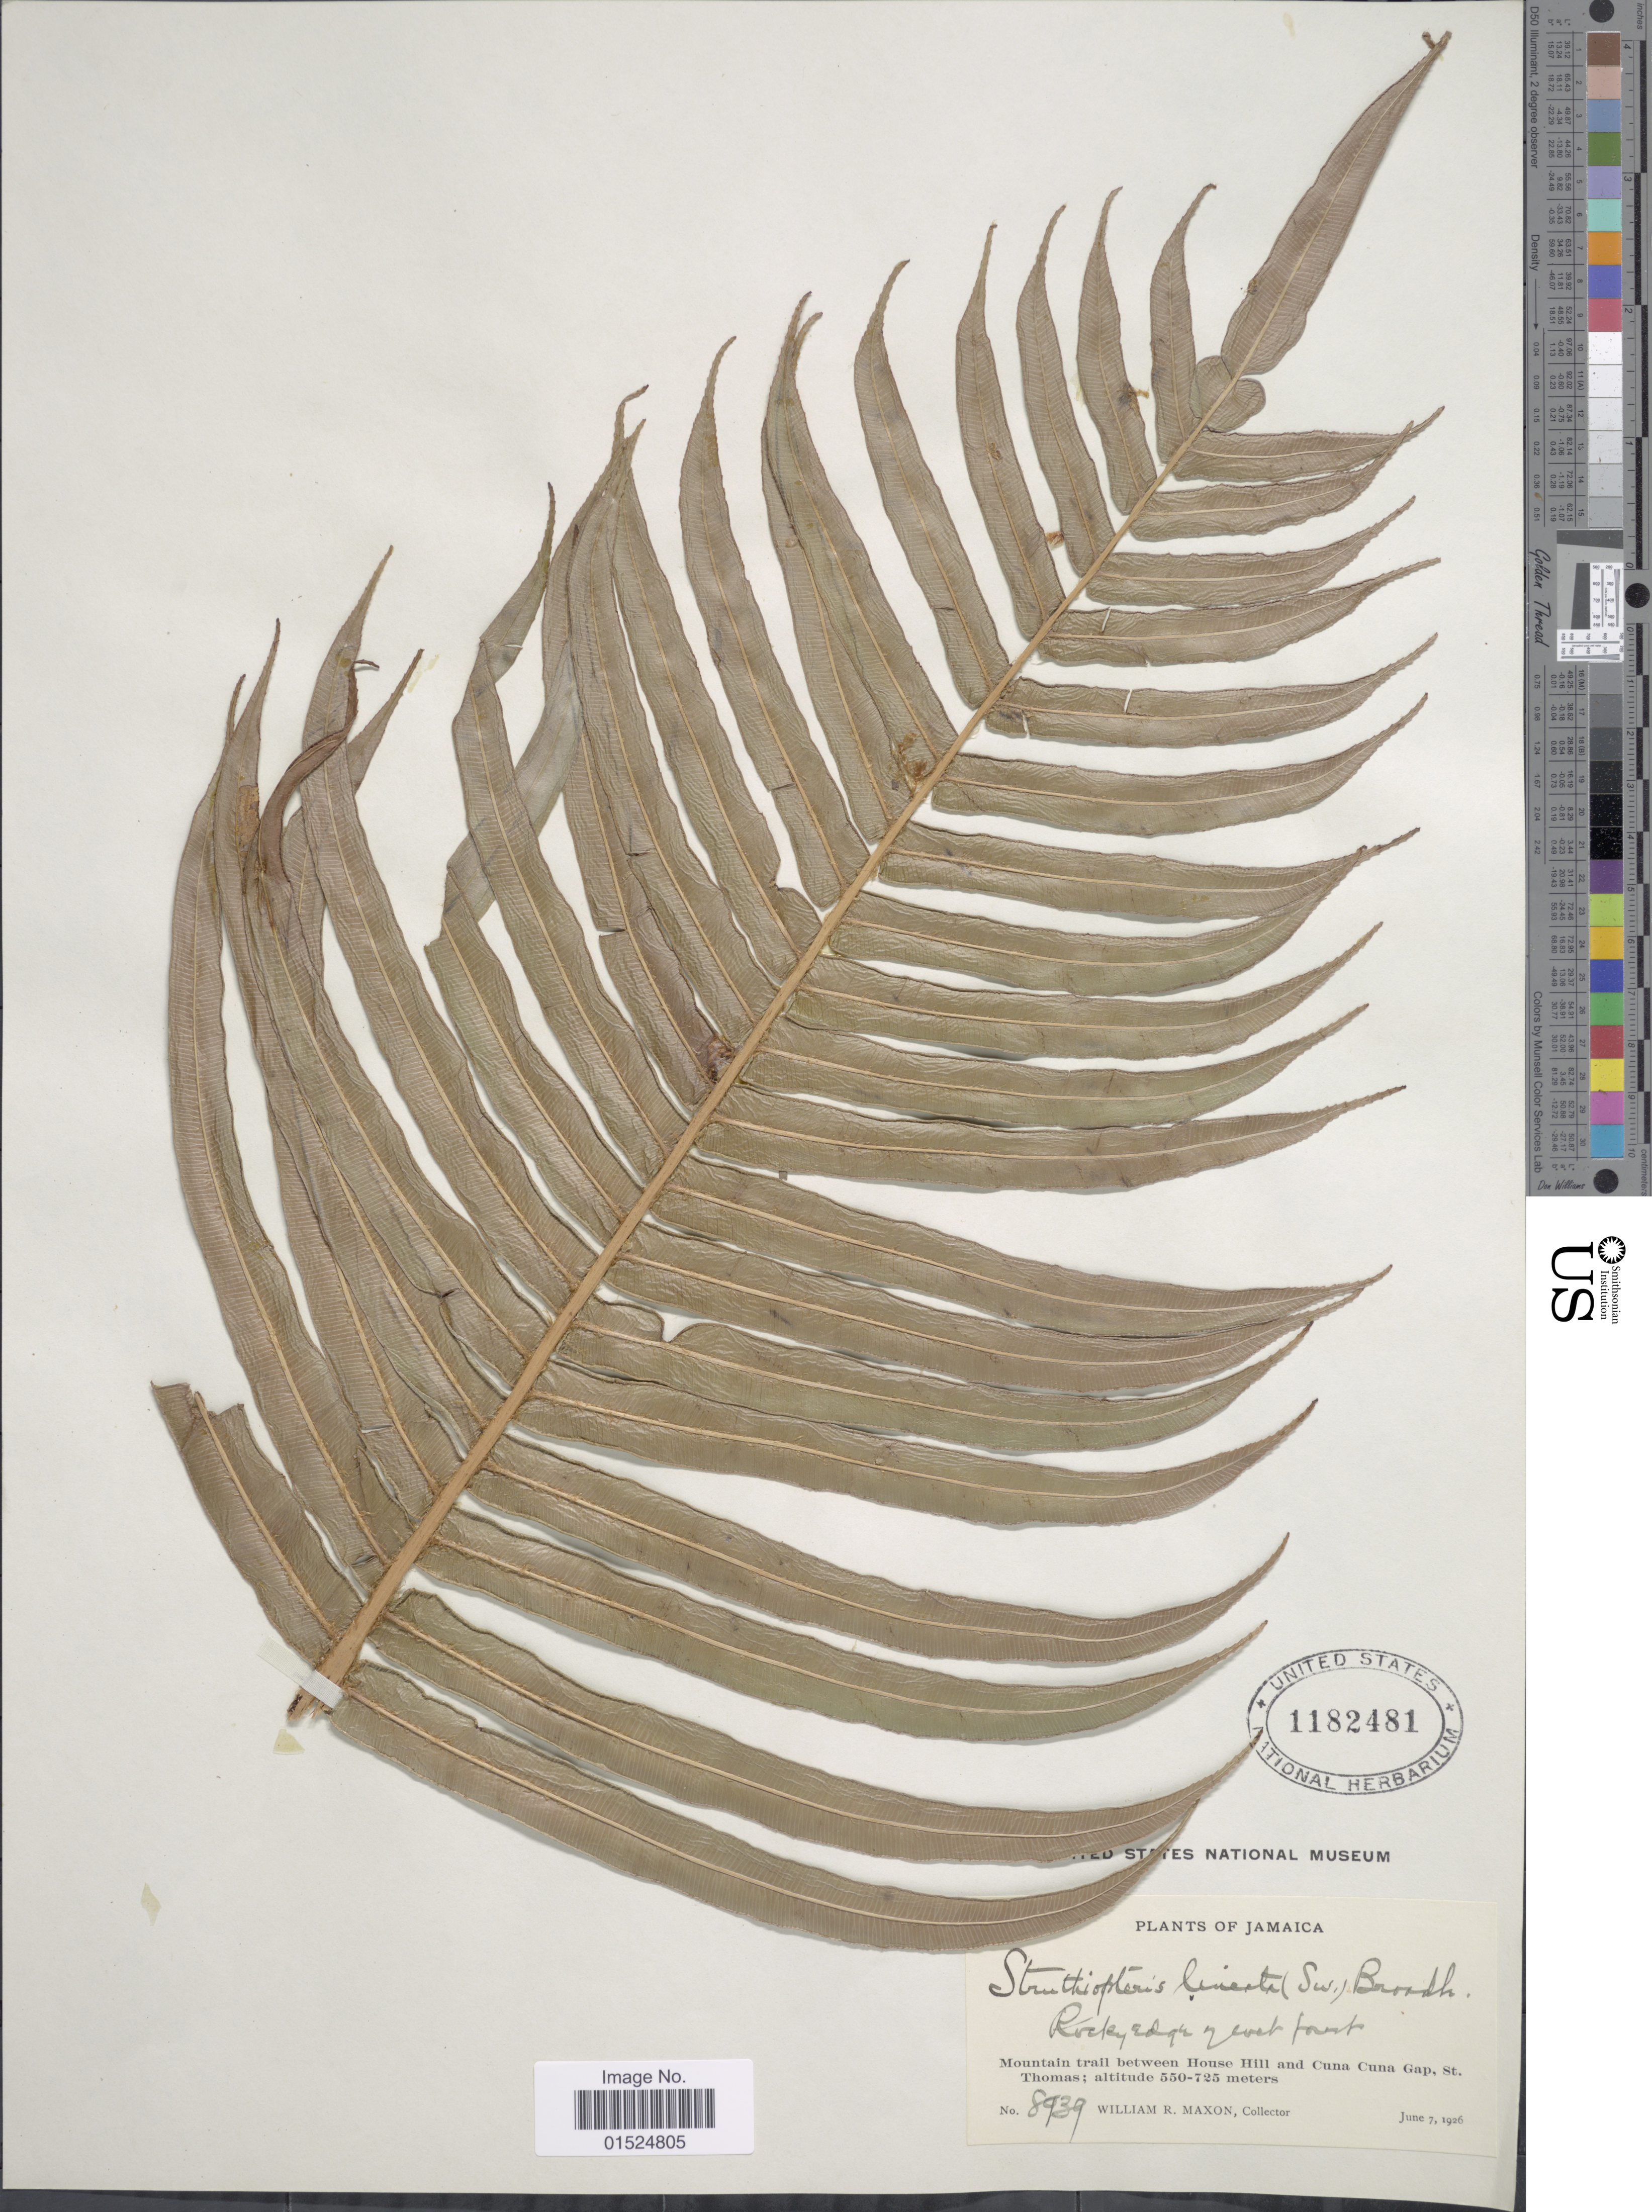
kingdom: Plantae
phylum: Tracheophyta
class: Polypodiopsida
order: Polypodiales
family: Blechnaceae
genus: Blechnum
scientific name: Blechnum lineatum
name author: (Sw.) C. Chr.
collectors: W. R. Maxon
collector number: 8939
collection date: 1926-06-07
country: Jamaica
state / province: Saint Thomas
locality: Mountain trail between House Hill and Cuna Cuna Gap, St. Thomas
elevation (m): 550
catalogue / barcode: US 1182481